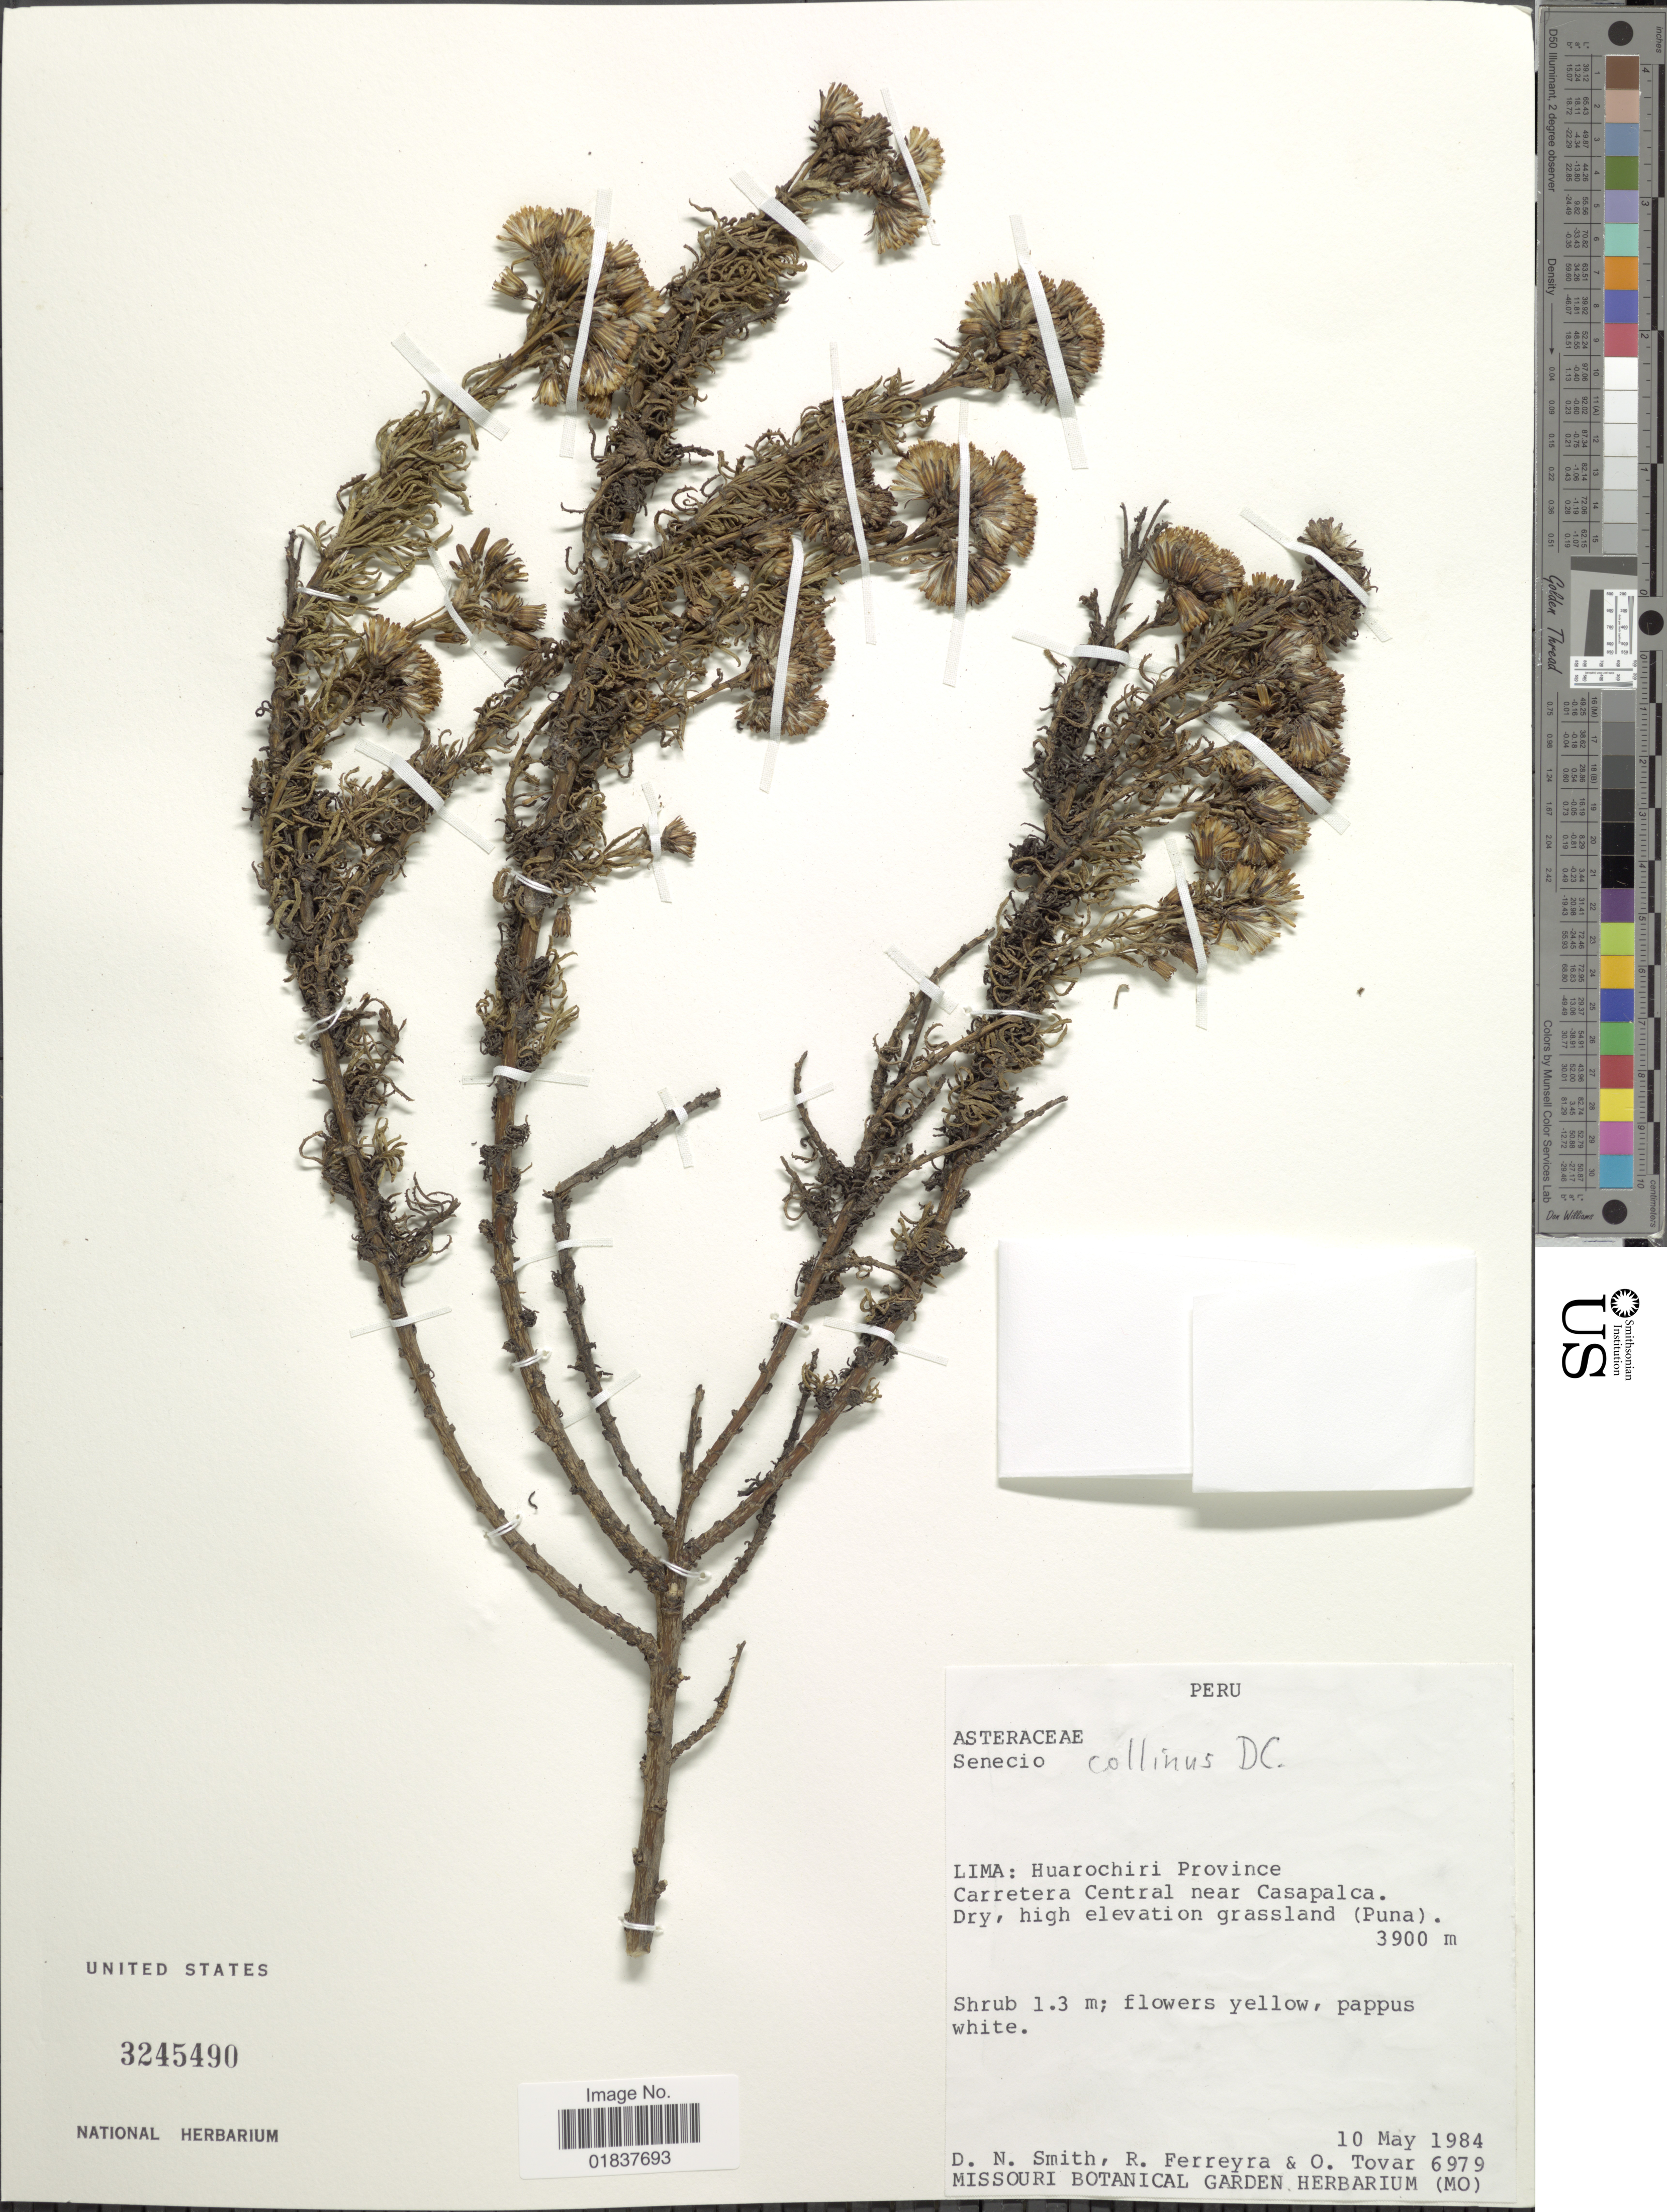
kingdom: Plantae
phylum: Tracheophyta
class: Magnoliopsida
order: Asterales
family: Asteraceae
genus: Senecio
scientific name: Senecio collinus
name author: DC.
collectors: D. Smith, R. A. Ferreyra & Ó. Tovar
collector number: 6979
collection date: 1984-05-10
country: Peru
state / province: Lima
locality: Huarochiri Province, Carretera Central near Casapalca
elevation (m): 3900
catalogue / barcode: US 3245490